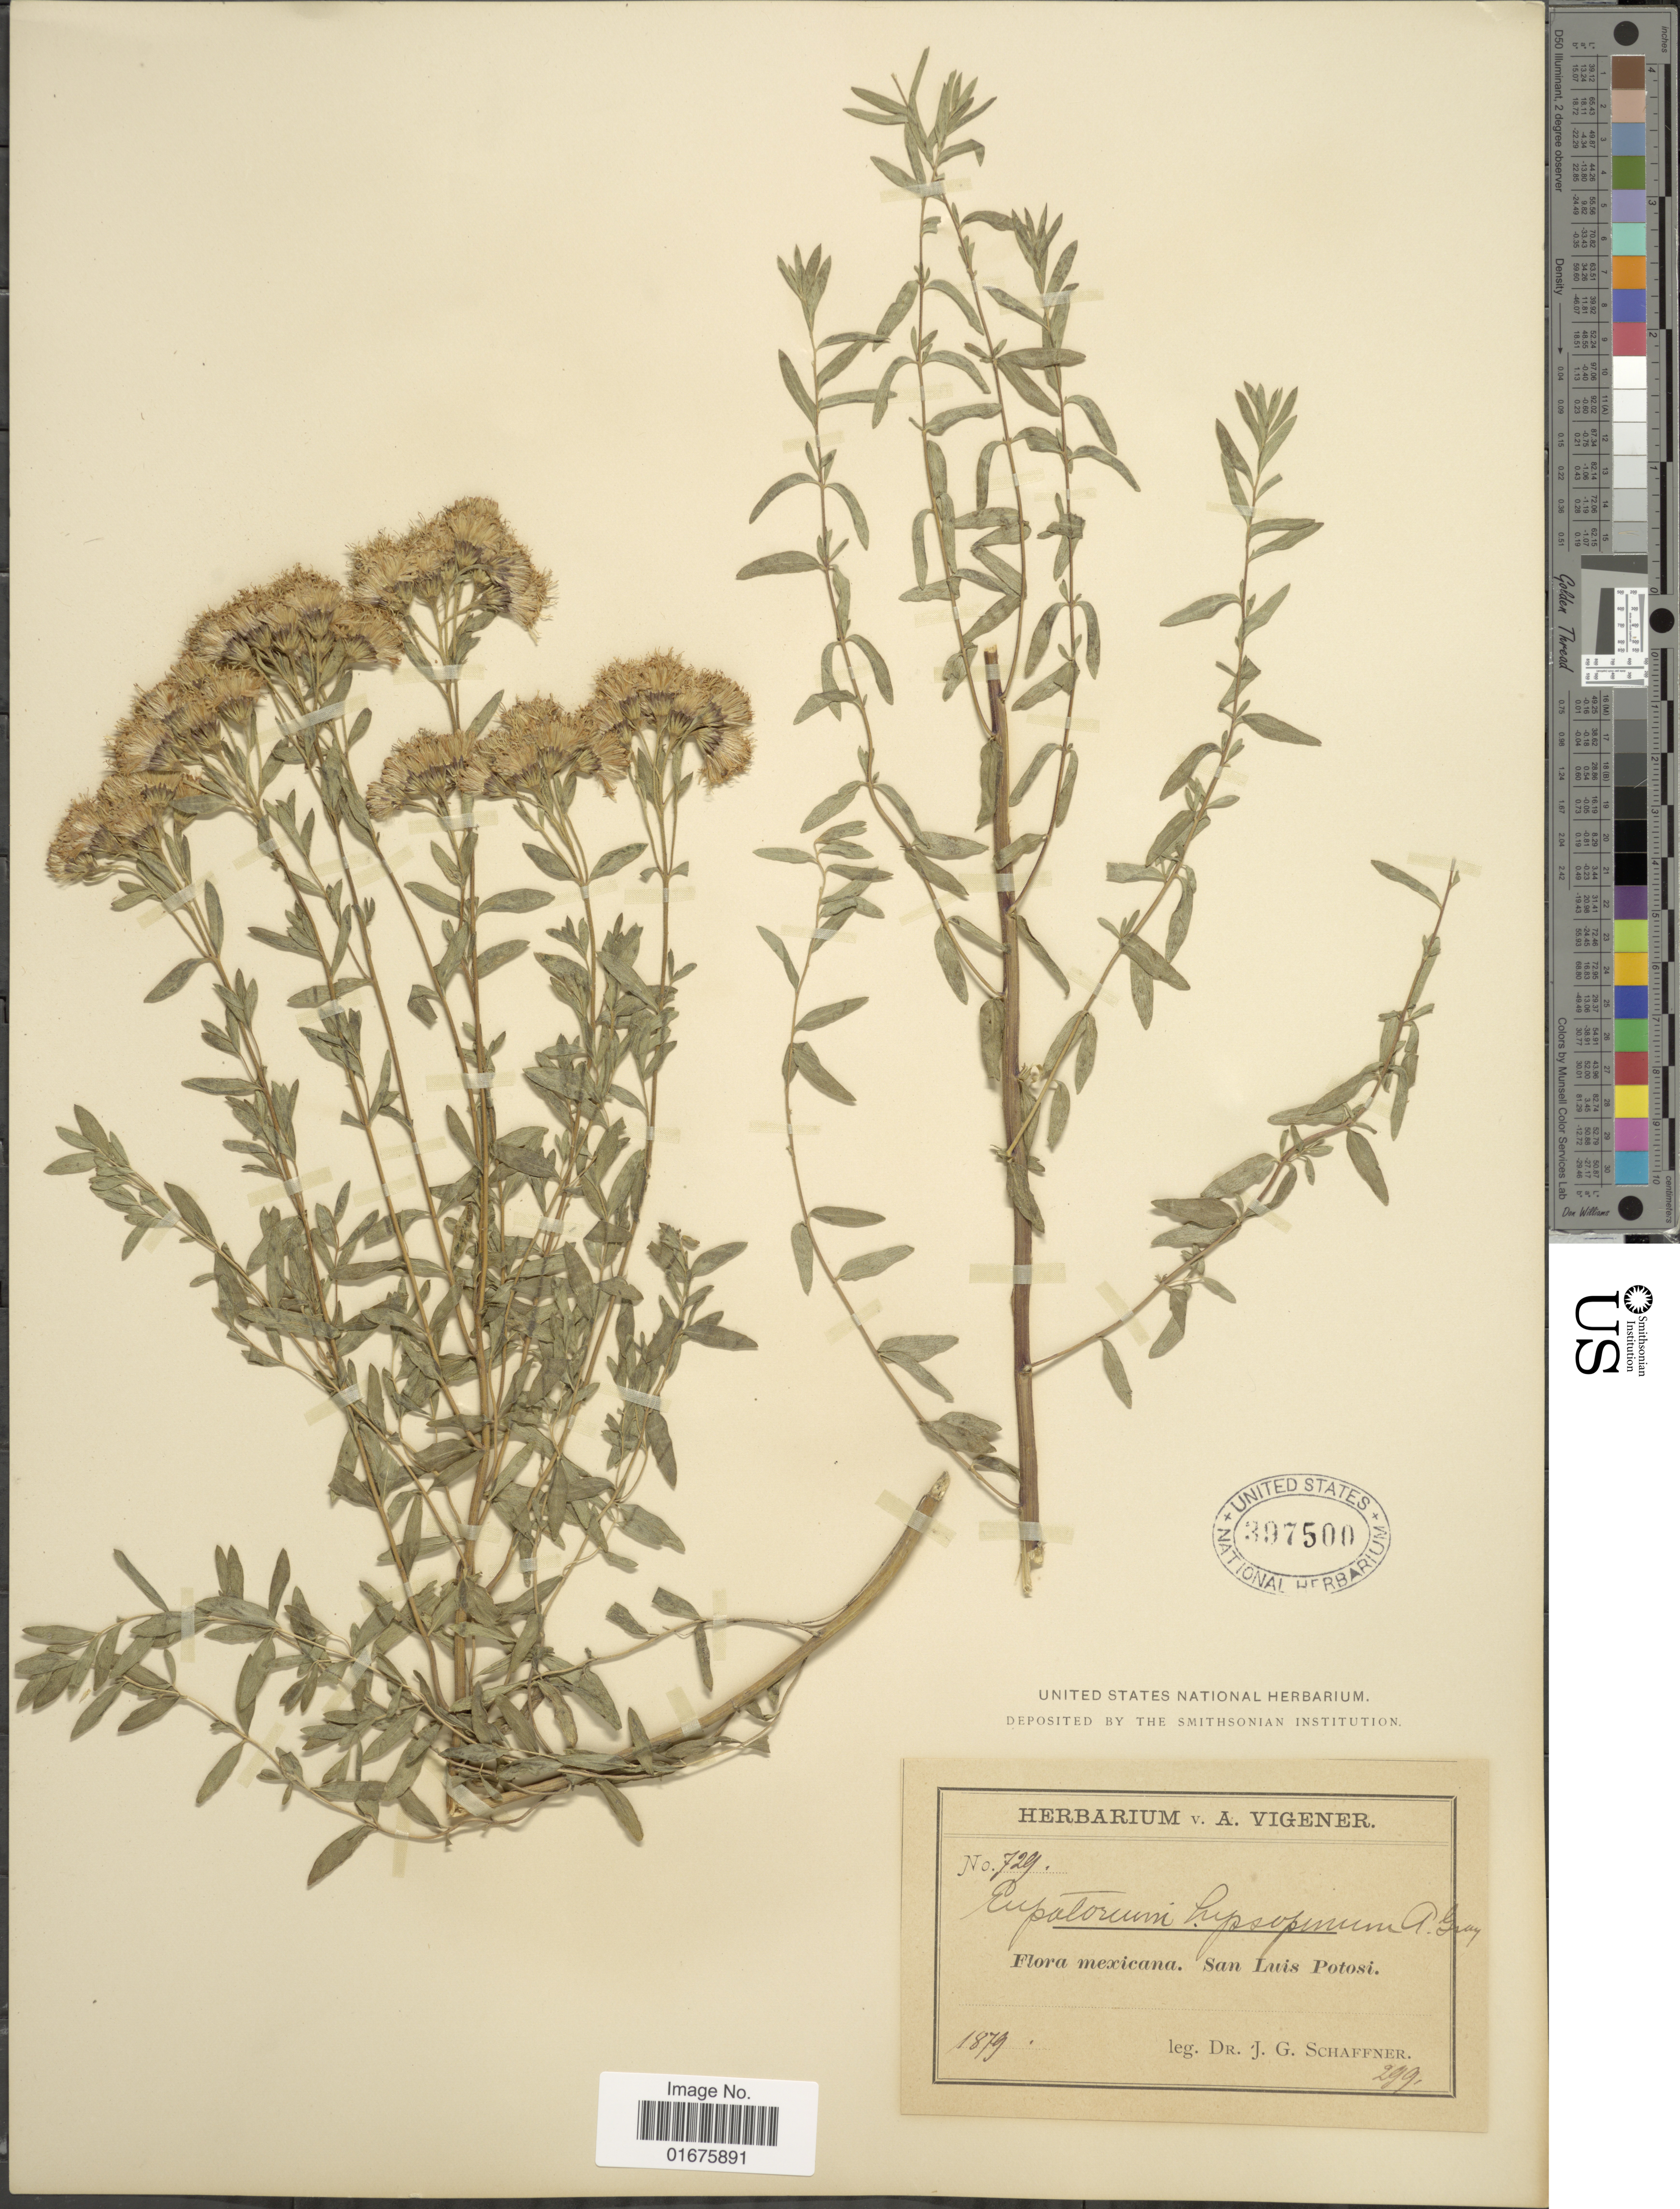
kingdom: Plantae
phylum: Tracheophyta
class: Magnoliopsida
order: Asterales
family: Asteraceae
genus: Ageratina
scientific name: Ageratina hyssopina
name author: (A. Gray) R.M. King & H. Rob.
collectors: J. G. Schaffner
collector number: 729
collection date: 1879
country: Mexico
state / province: San Luis Potosí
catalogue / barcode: US 397500